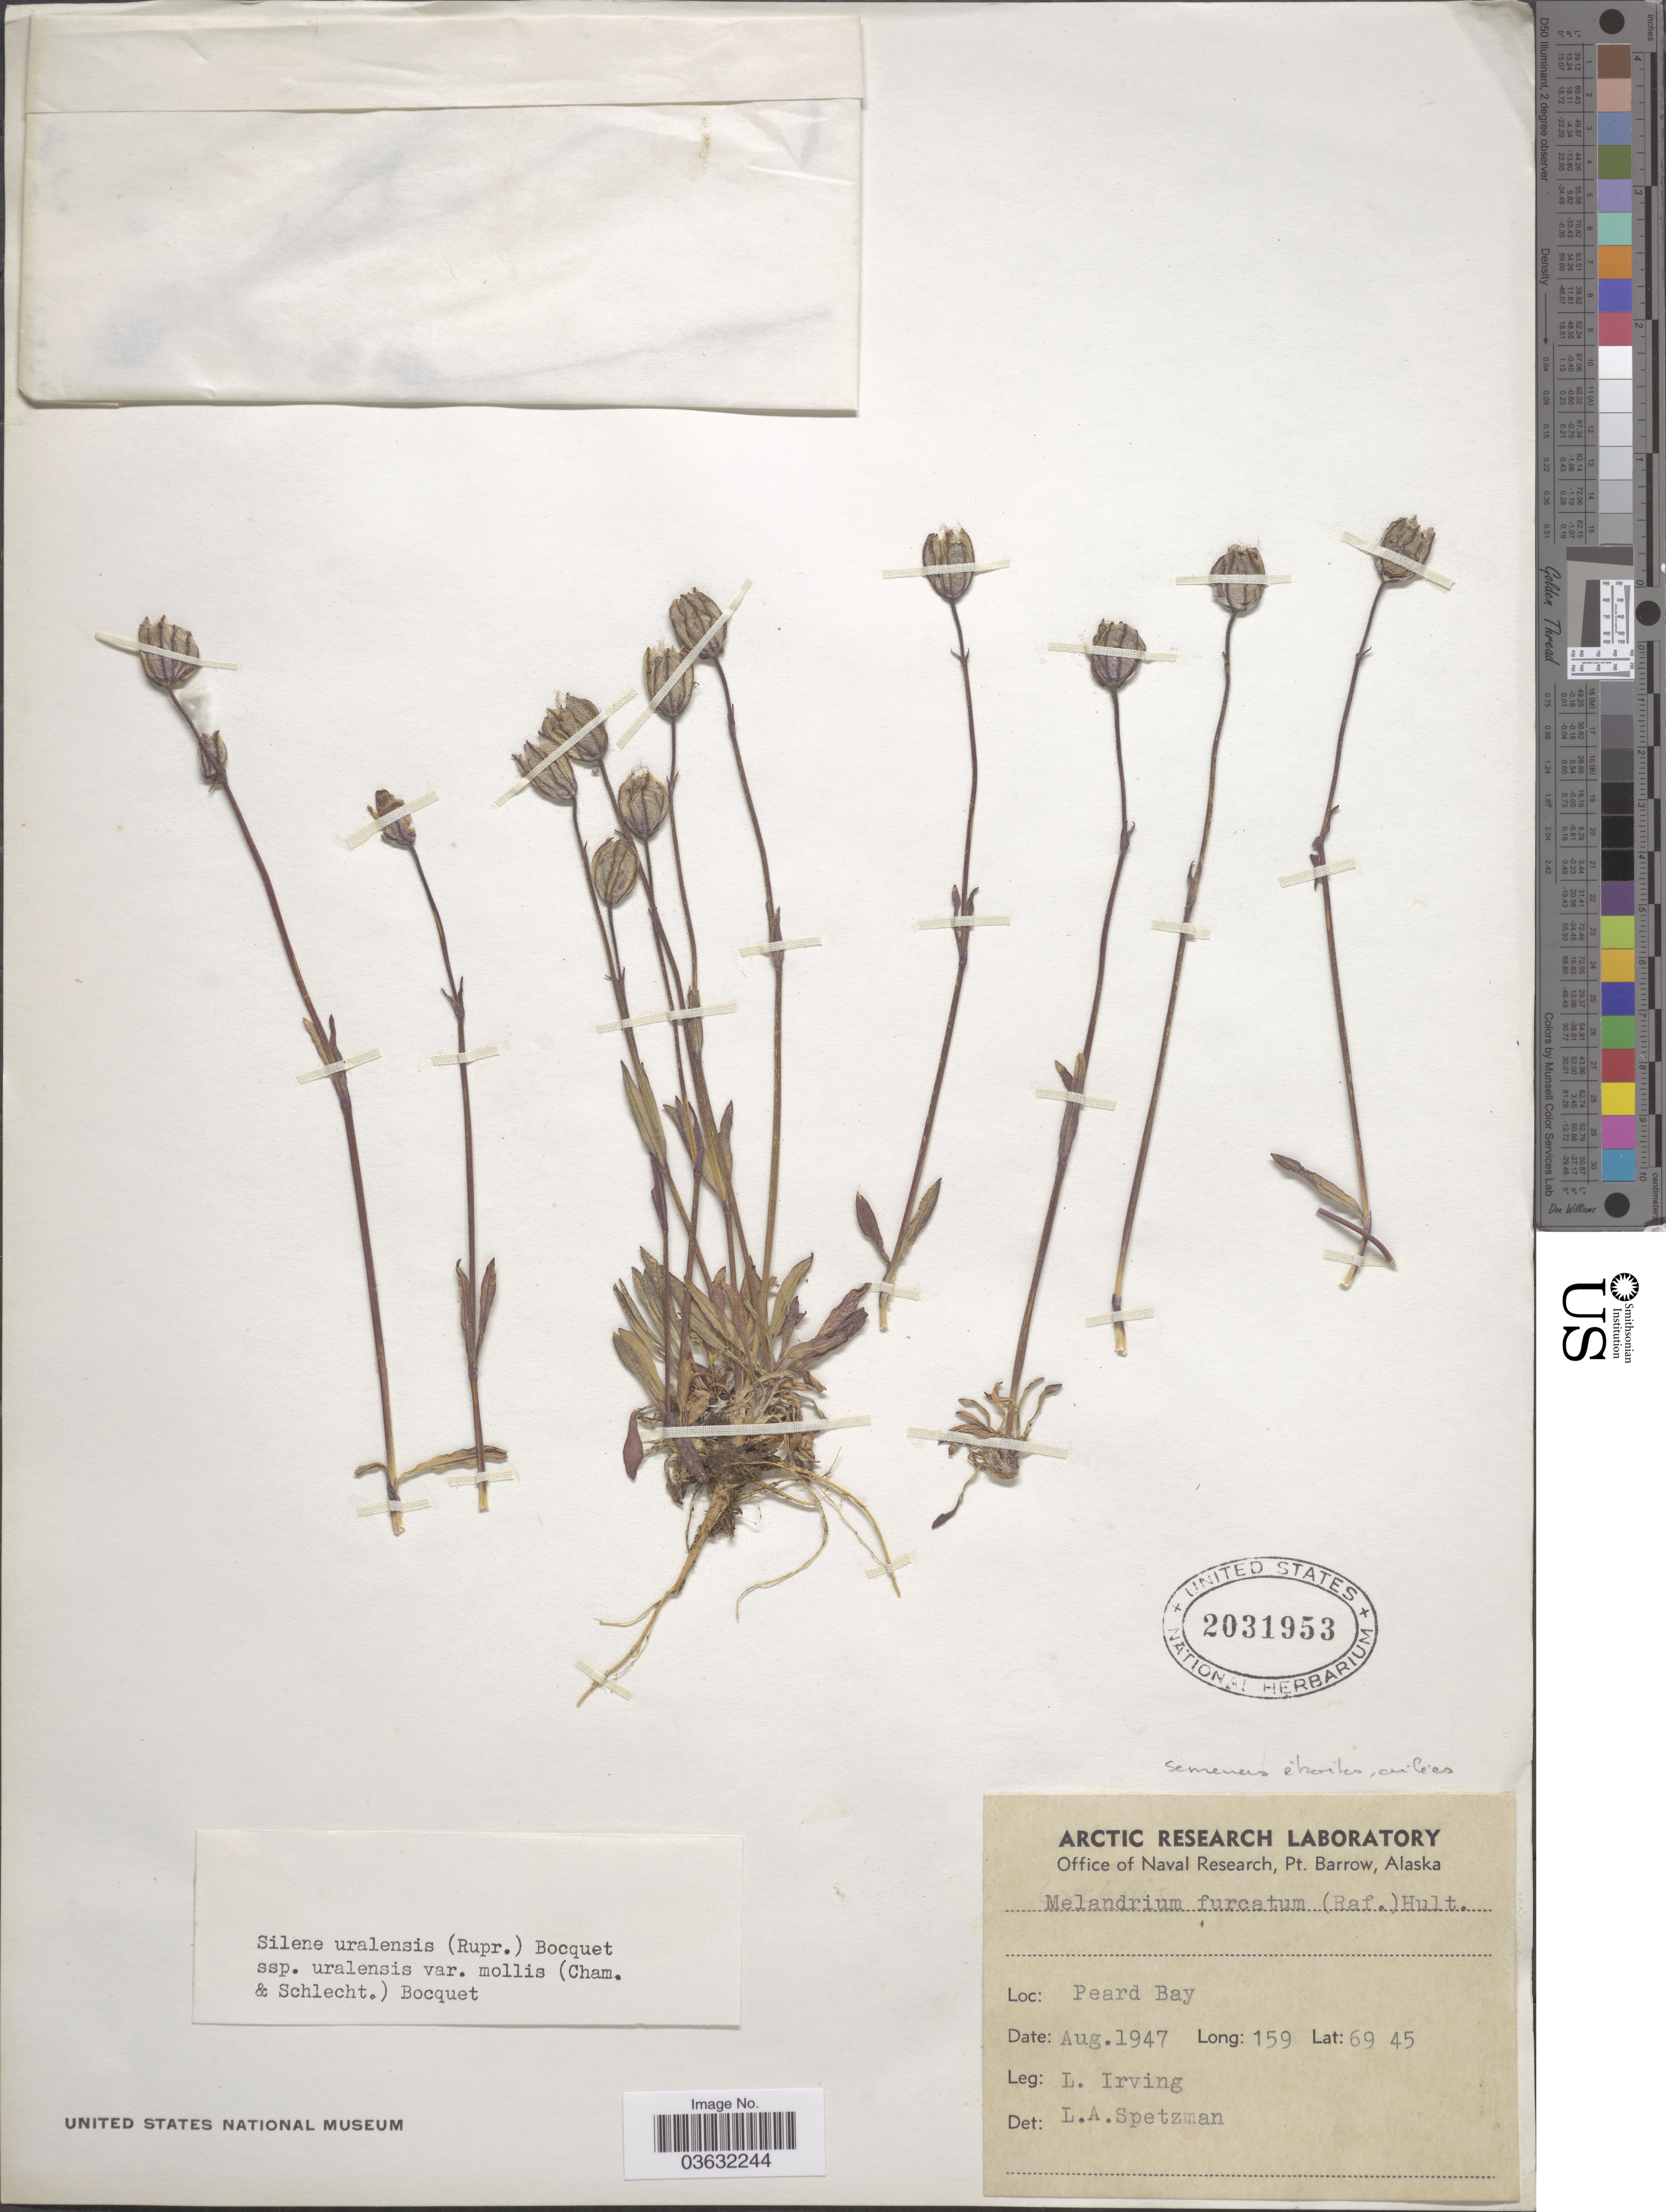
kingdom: Plantae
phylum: Tracheophyta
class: Magnoliopsida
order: Caryophyllales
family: Caryophyllaceae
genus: Silene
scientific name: Silene uralensis var. mollis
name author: (Cham. & Schltdl.) Bocquet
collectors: L. Irving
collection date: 1947-08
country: United States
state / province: Alaska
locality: Peard Bay.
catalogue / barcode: US 2031953